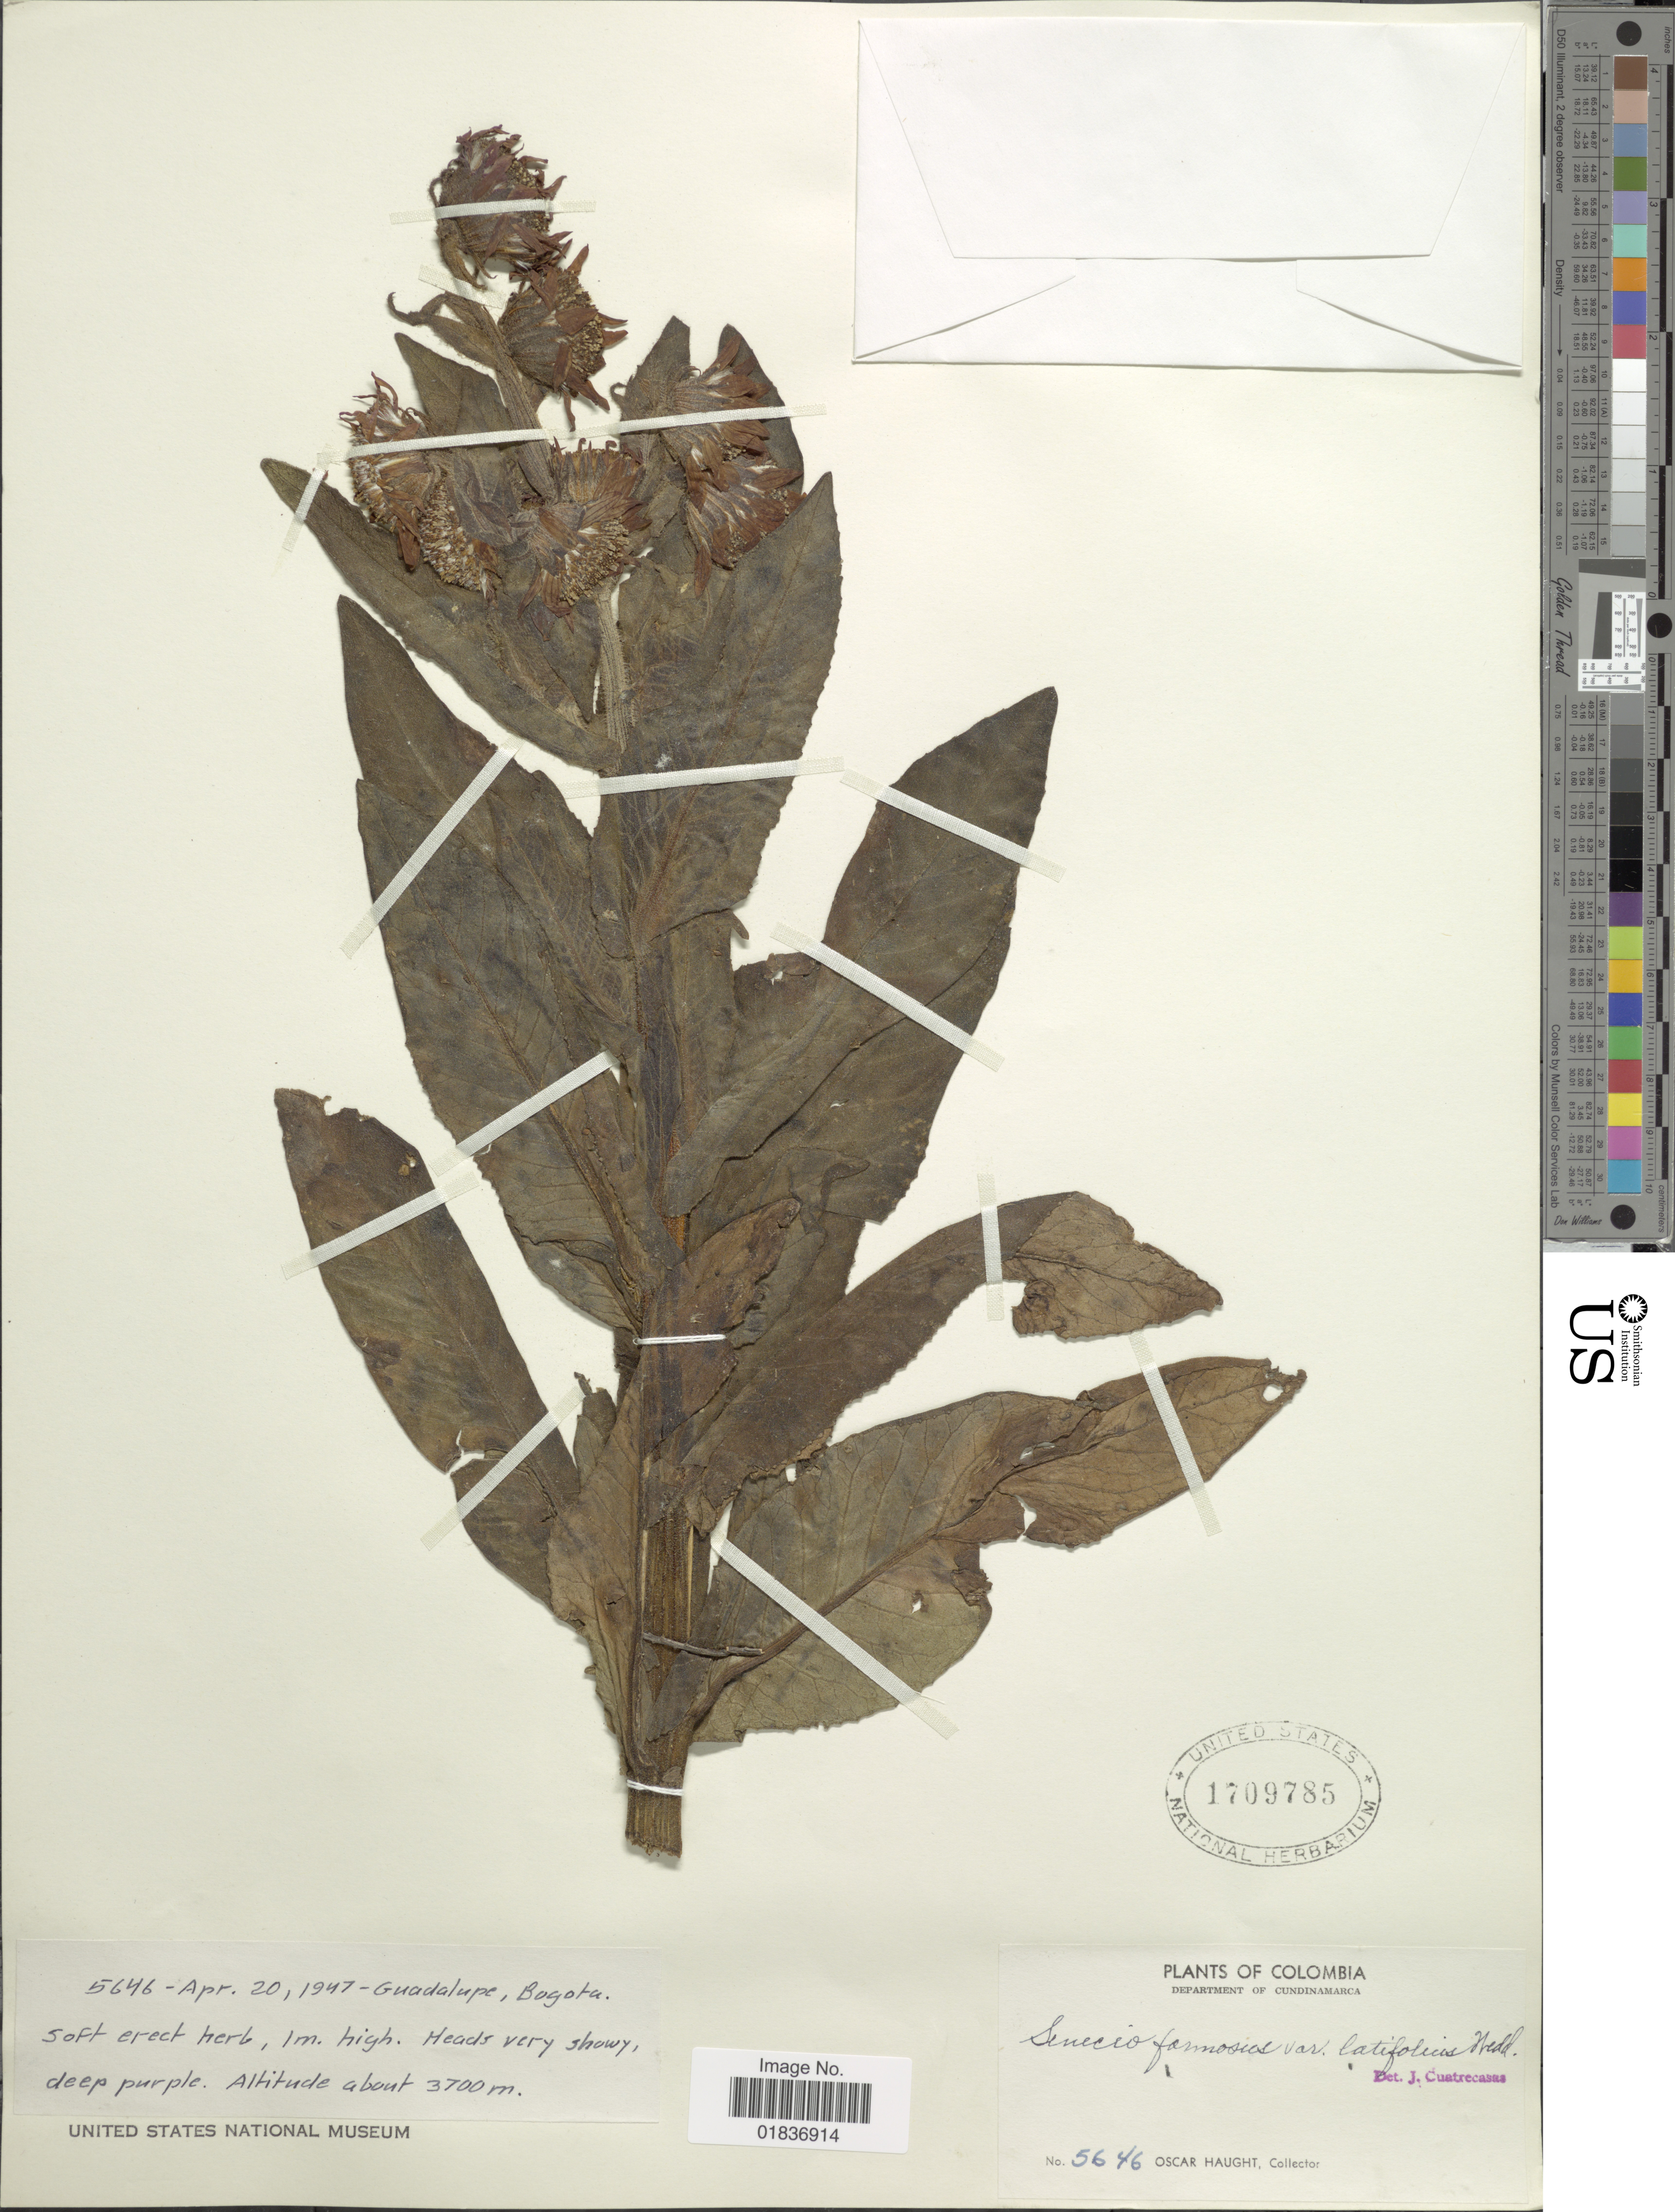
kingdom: Plantae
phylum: Tracheophyta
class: Magnoliopsida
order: Asterales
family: Asteraceae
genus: Senecio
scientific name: Senecio wedglacialis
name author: Cuatrec.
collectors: O. L. Haught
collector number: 5646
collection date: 1947-04-20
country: Colombia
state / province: Cundinamarca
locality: Department of Cundinamarca. Guadalupe, Bogota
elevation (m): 3700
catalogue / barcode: US 1709785